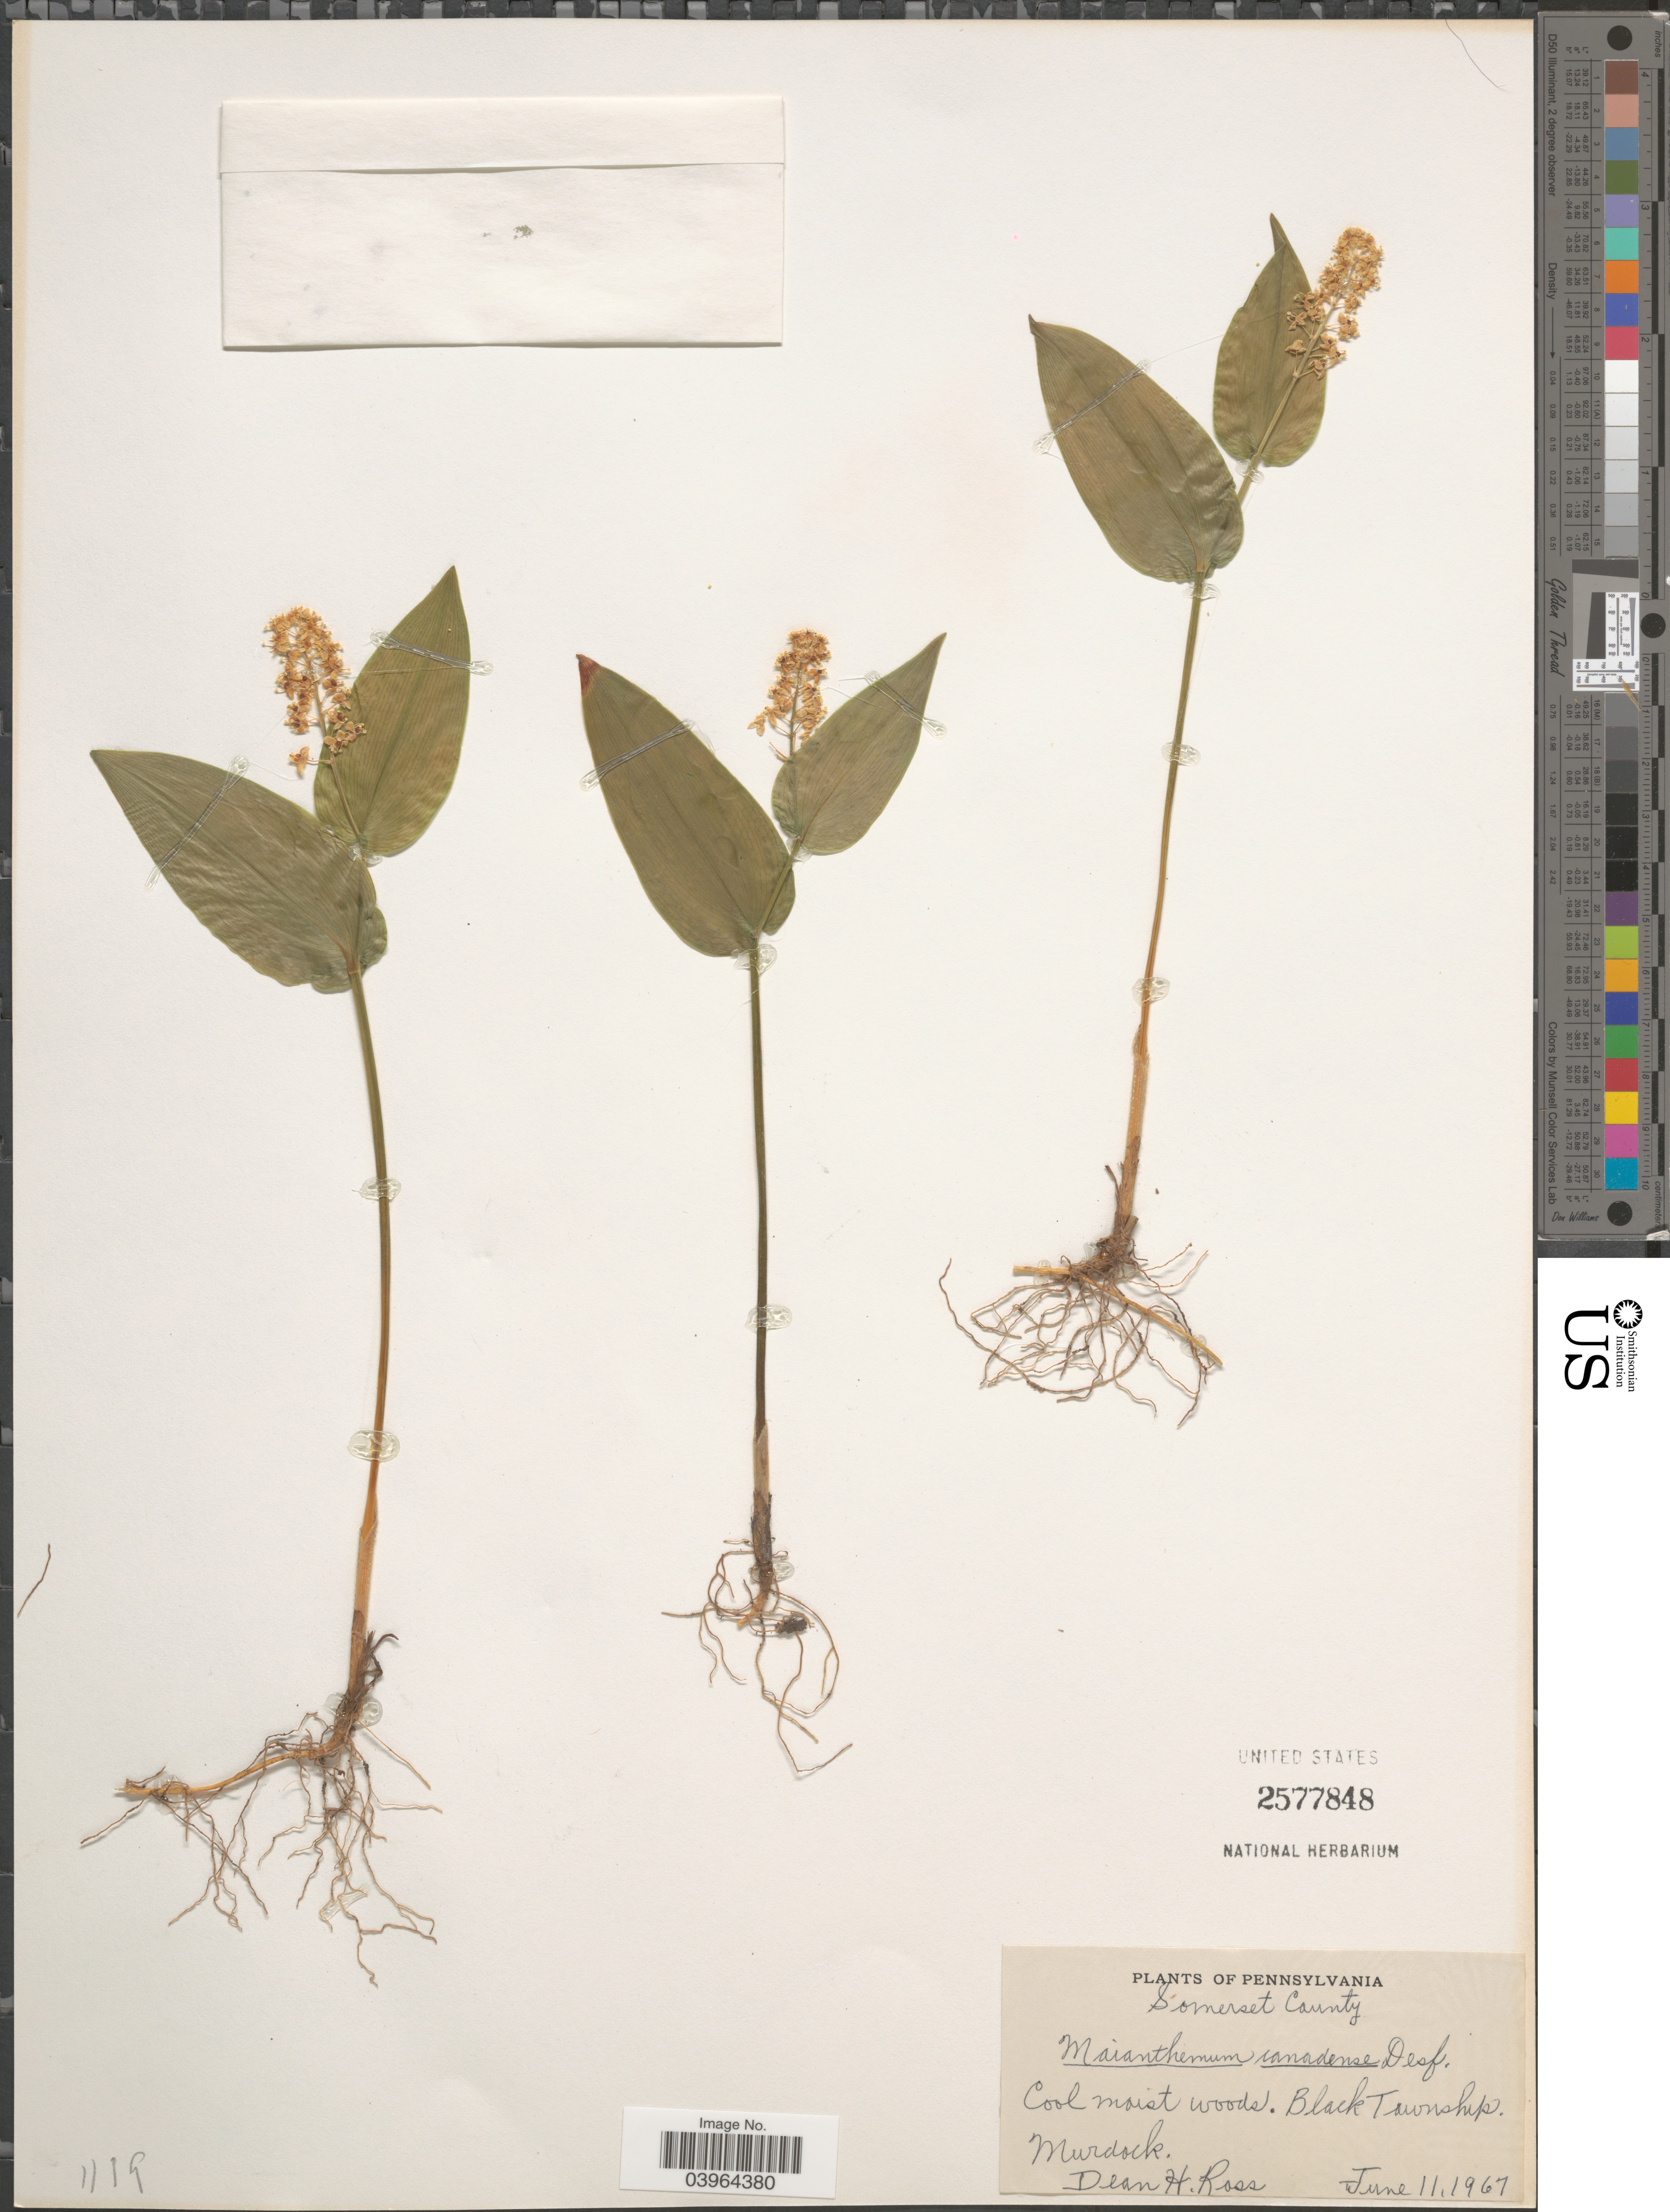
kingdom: Plantae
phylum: Tracheophyta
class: Liliopsida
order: Asparagales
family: Asparagaceae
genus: Maianthemum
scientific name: Maianthemum canadense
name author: Desf.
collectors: D. Ross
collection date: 1967-06-11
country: United States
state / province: Pennsylvania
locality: Somerset County. Balck Township. Murdock.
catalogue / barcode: US 2577848